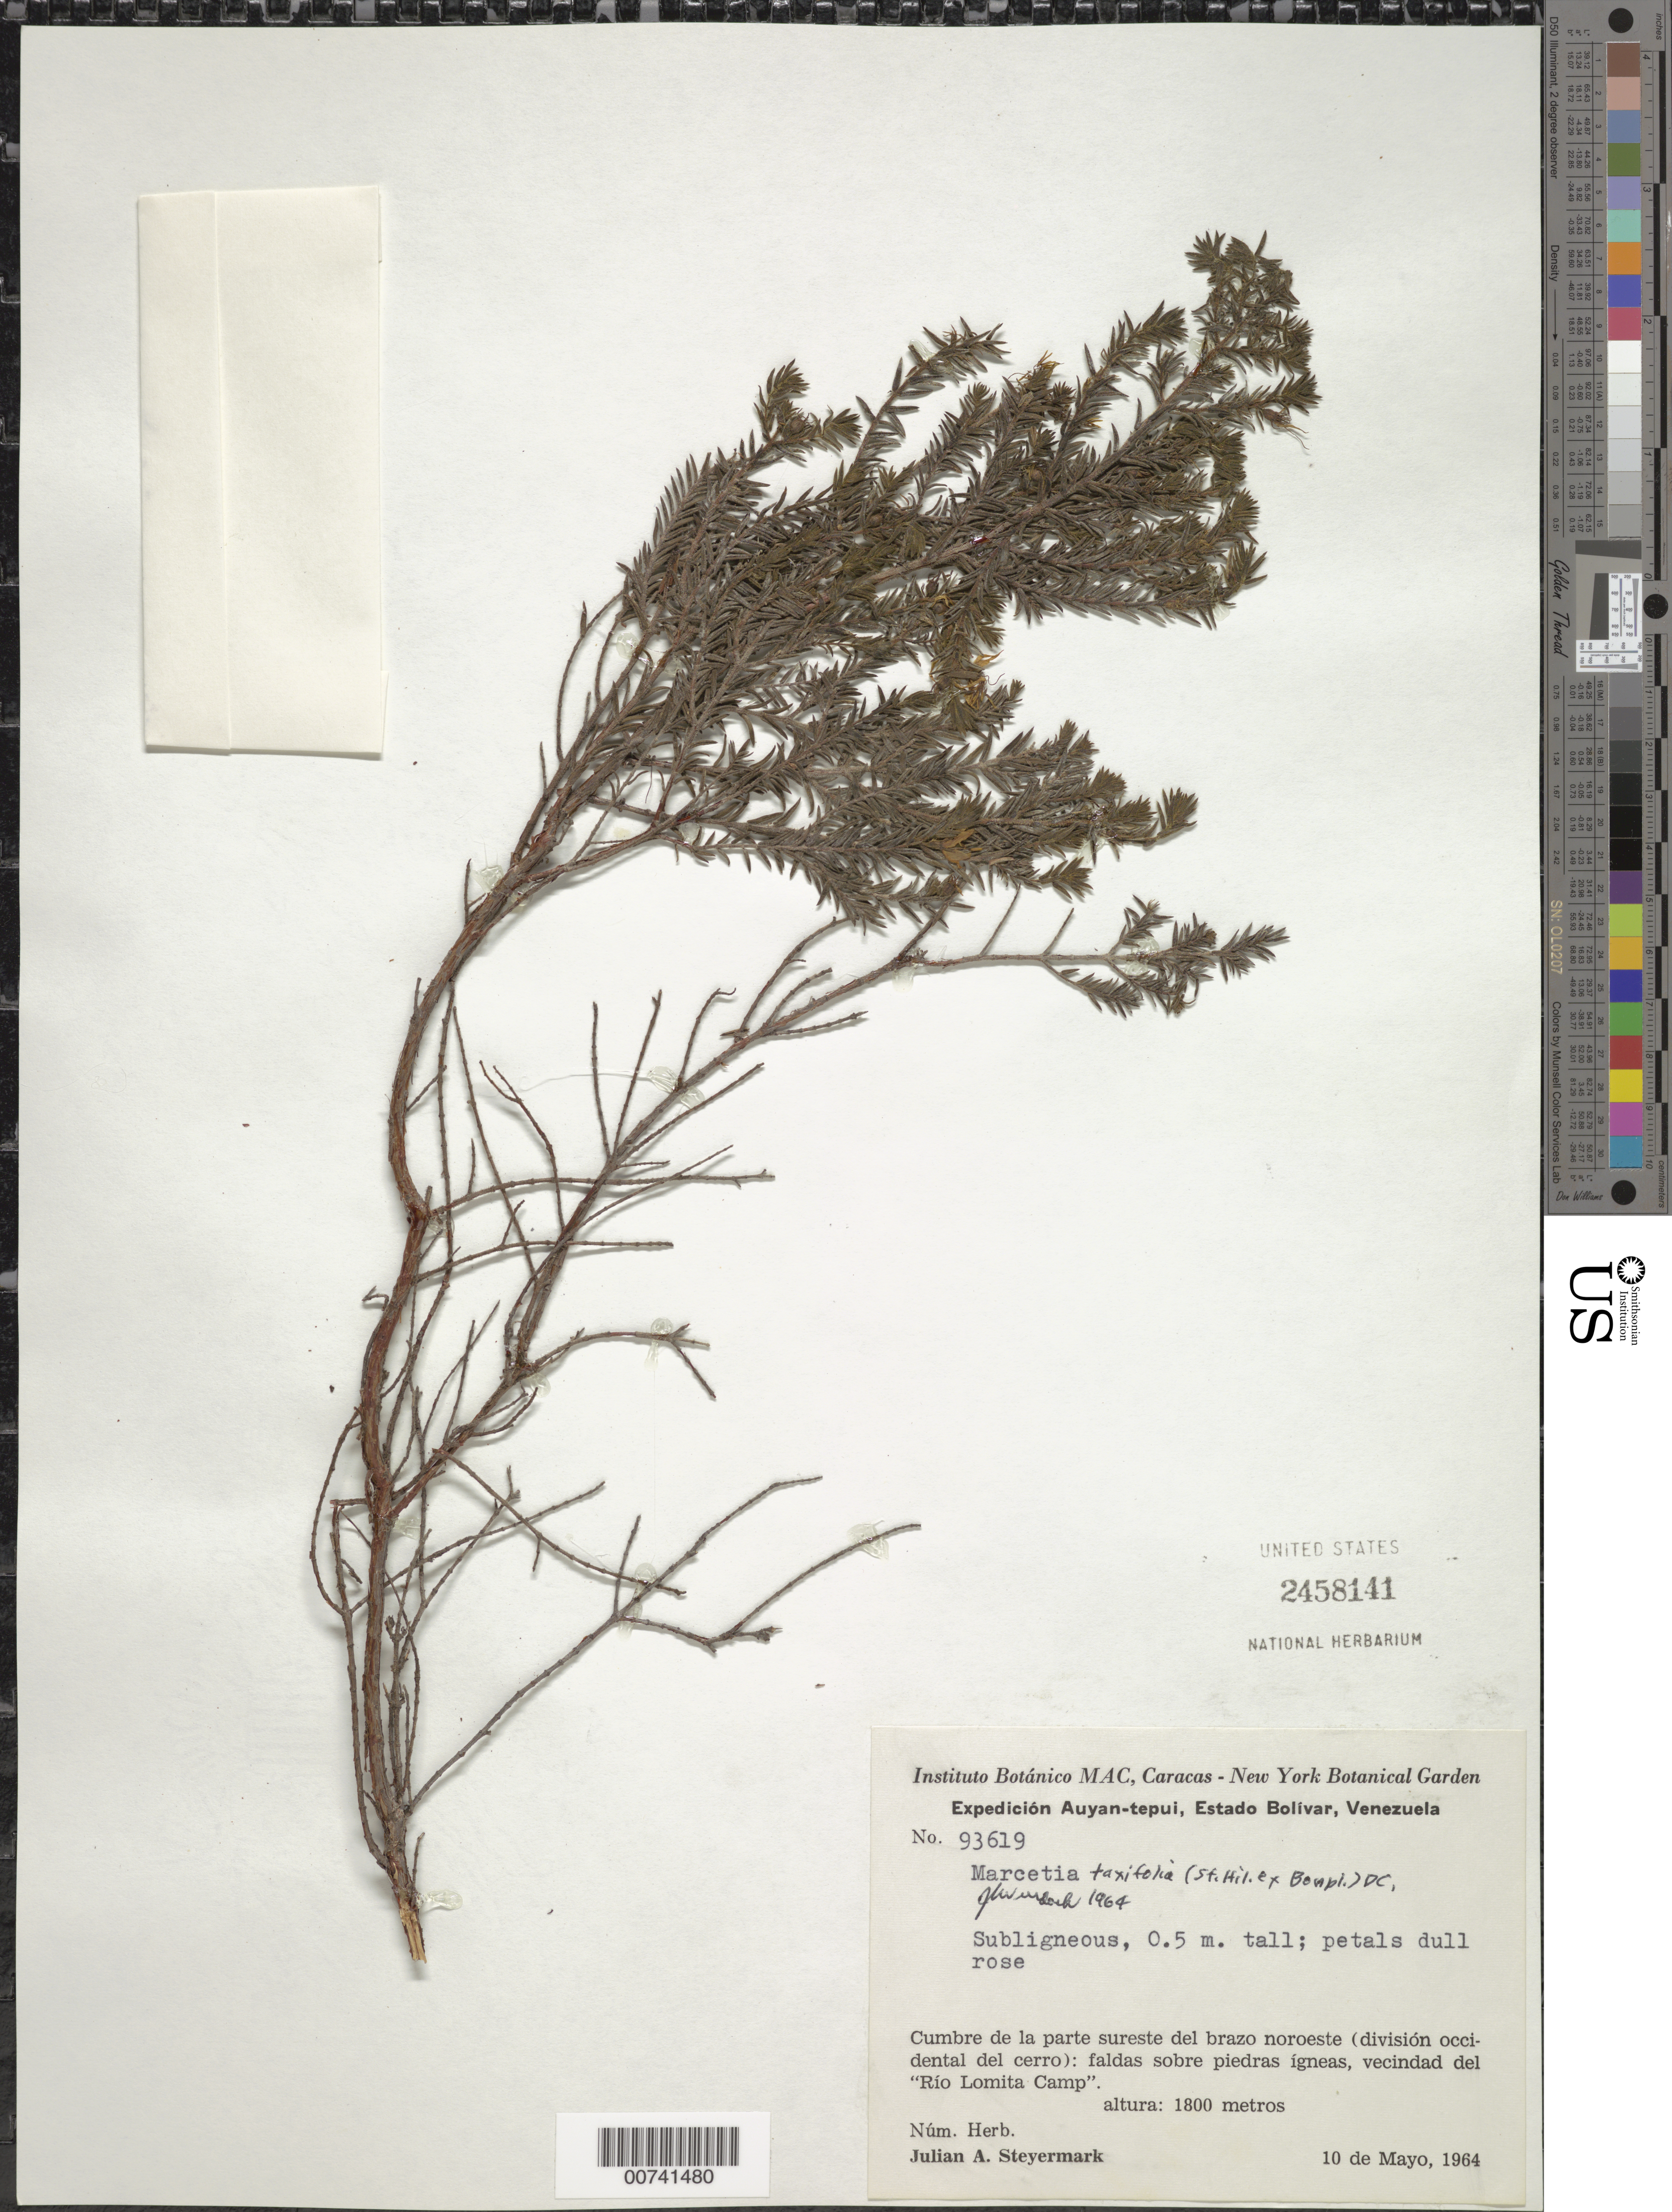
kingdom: Plantae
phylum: Tracheophyta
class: Magnoliopsida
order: Myrtales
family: Melastomataceae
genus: Marcetia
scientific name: Marcetia taxifolia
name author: (A. St.-Hil.) DC.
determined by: Wurdack, John J., (US), US (UNITED STATES)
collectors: J. Steyermark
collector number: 93619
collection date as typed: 10-May-64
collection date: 1964-05-10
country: Venezuela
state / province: Bolívar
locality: Auyan-tepuí, Río Lomita Camp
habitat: Faldas sobre piedras igneas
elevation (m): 1800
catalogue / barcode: US 2458141